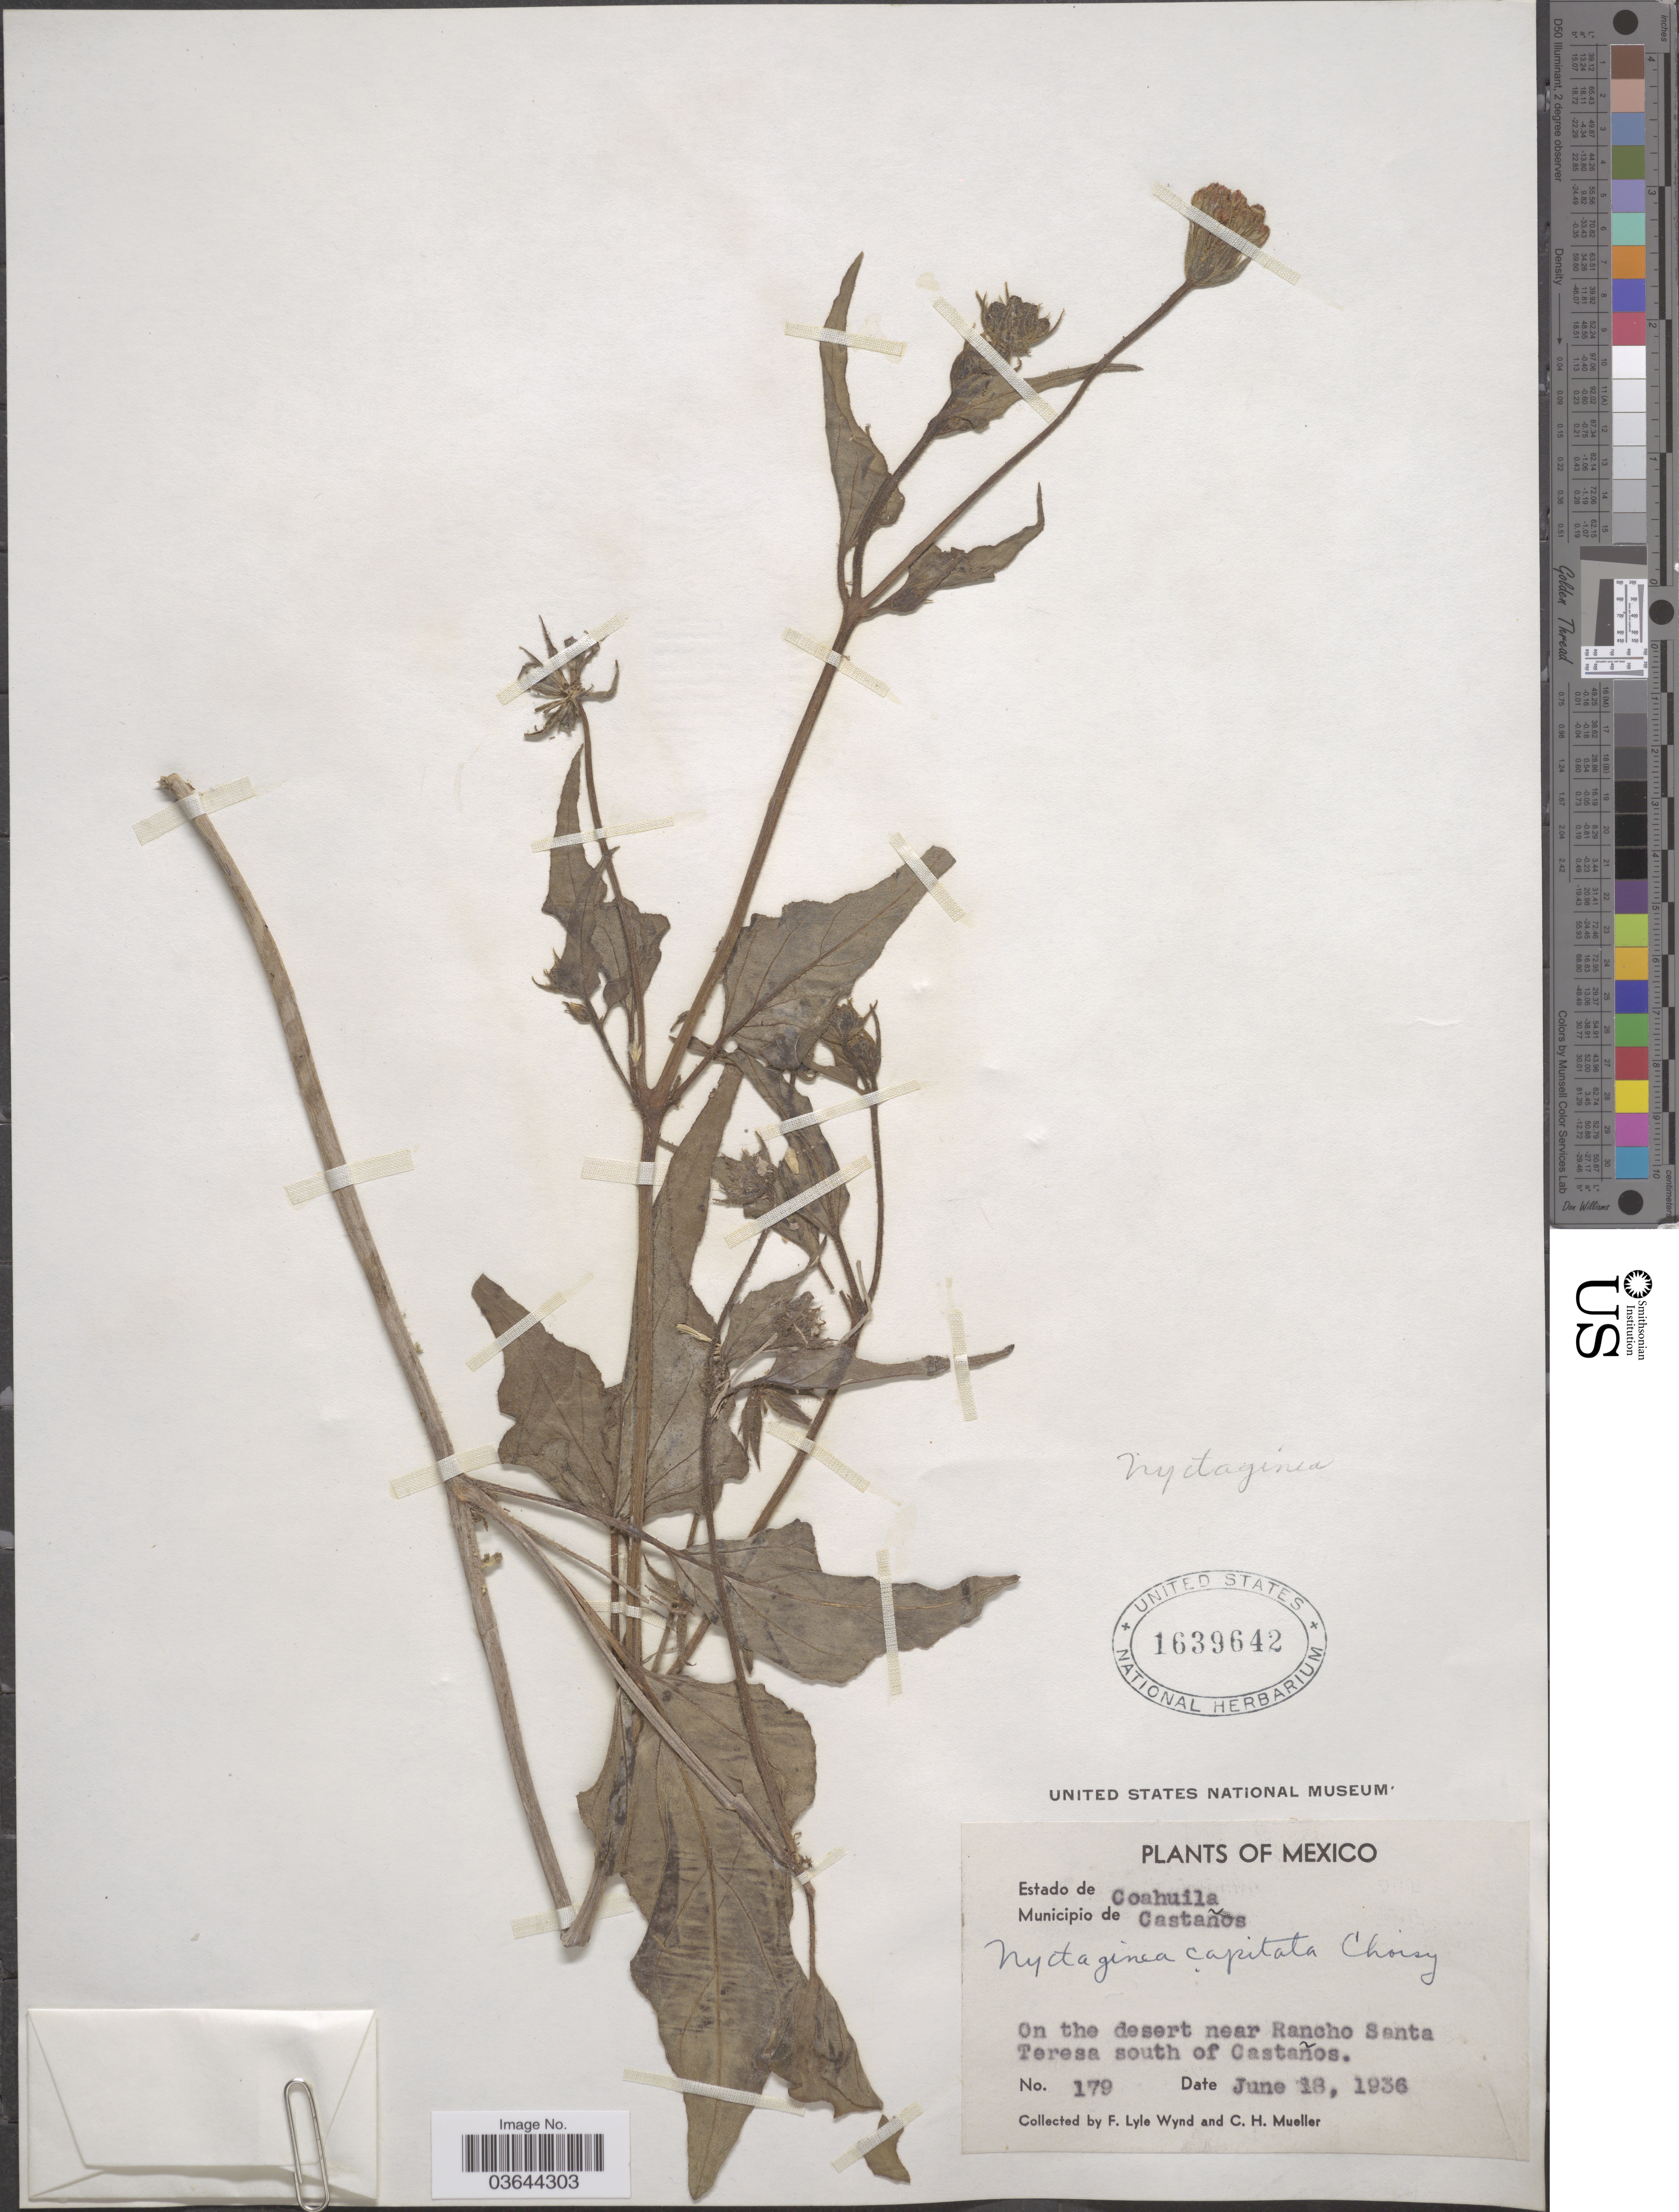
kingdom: Plantae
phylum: Tracheophyta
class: Magnoliopsida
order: Caryophyllales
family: Nyctaginaceae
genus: Nyctaginia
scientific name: Nyctaginia capitata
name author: Choisy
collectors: F. L. Wynd & C. H. Mueller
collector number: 179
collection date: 1936-06-18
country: Mexico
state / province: Coahuila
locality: Municipio de Castaños. On the desert near Rancho Santa Teresa south of Castaños.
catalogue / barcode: US 1639642